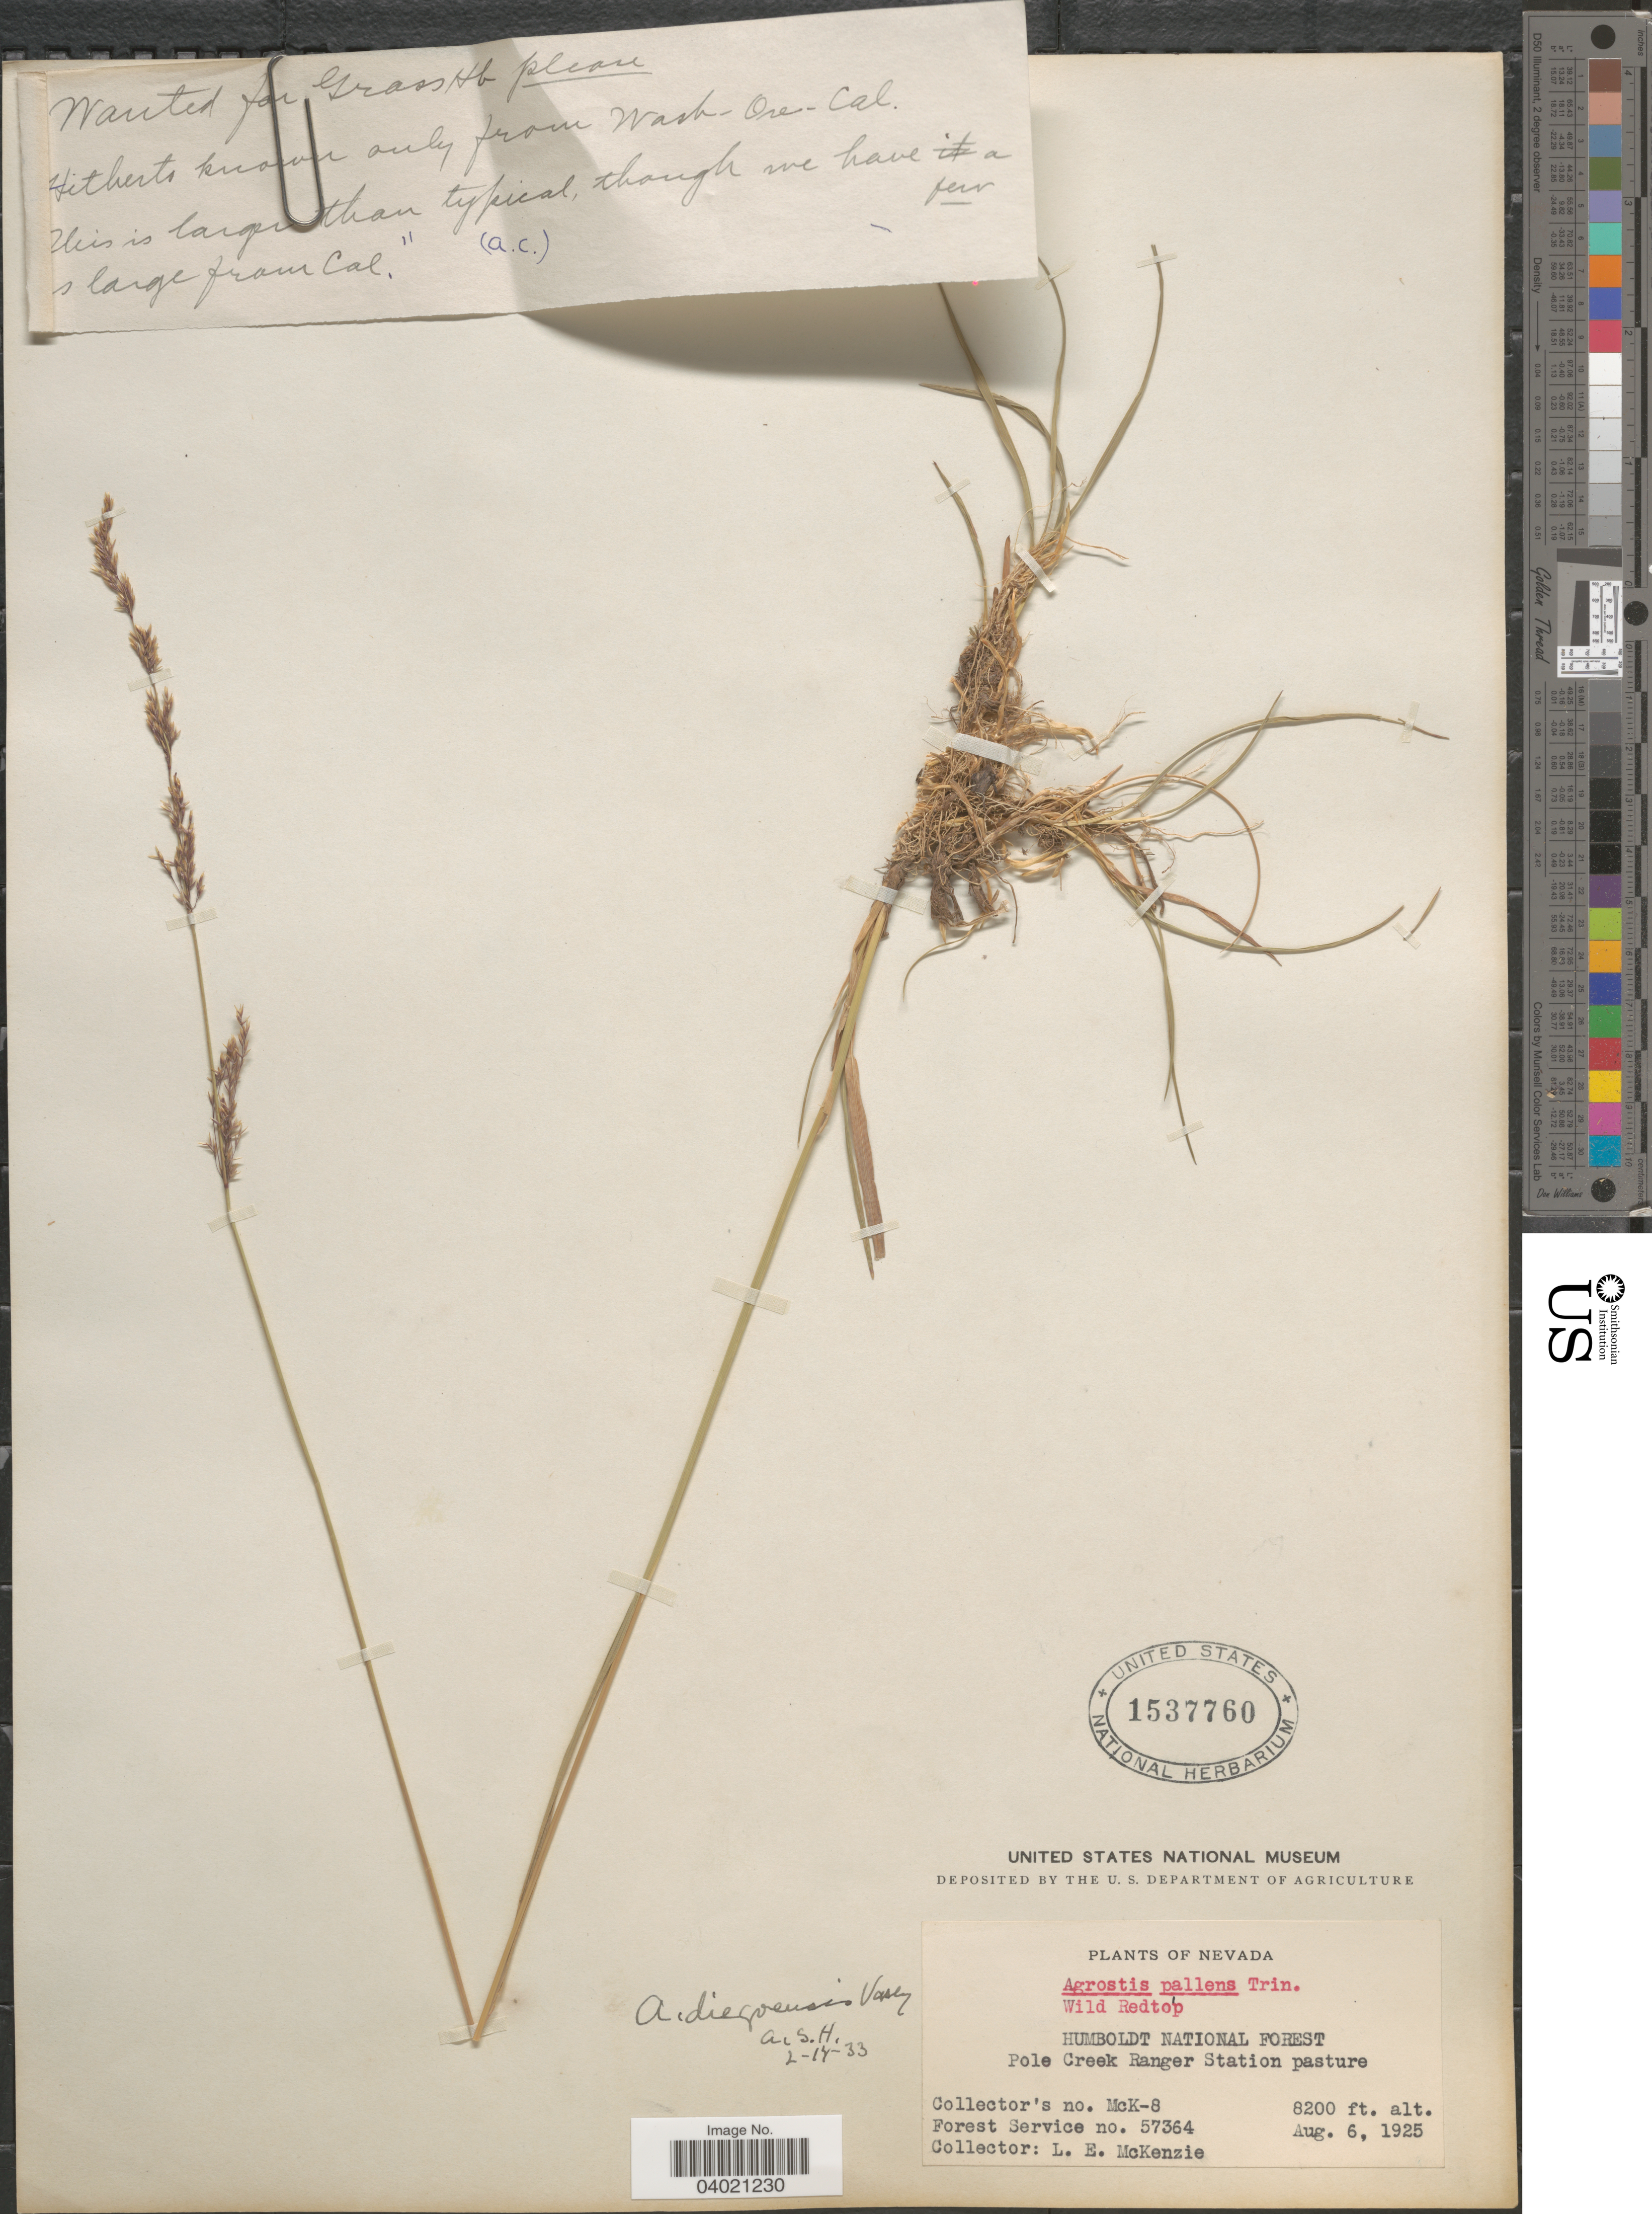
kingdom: Plantae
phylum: Tracheophyta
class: Liliopsida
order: Poales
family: Poaceae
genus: Agrostis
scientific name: Agrostis pallens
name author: Trin.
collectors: L. McKenzie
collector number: McK-8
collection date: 1925-08-06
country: United States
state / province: Nevada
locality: Humboldt National Forest. Pole Creek Ranger Station pasture.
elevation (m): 2499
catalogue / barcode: US 1537760